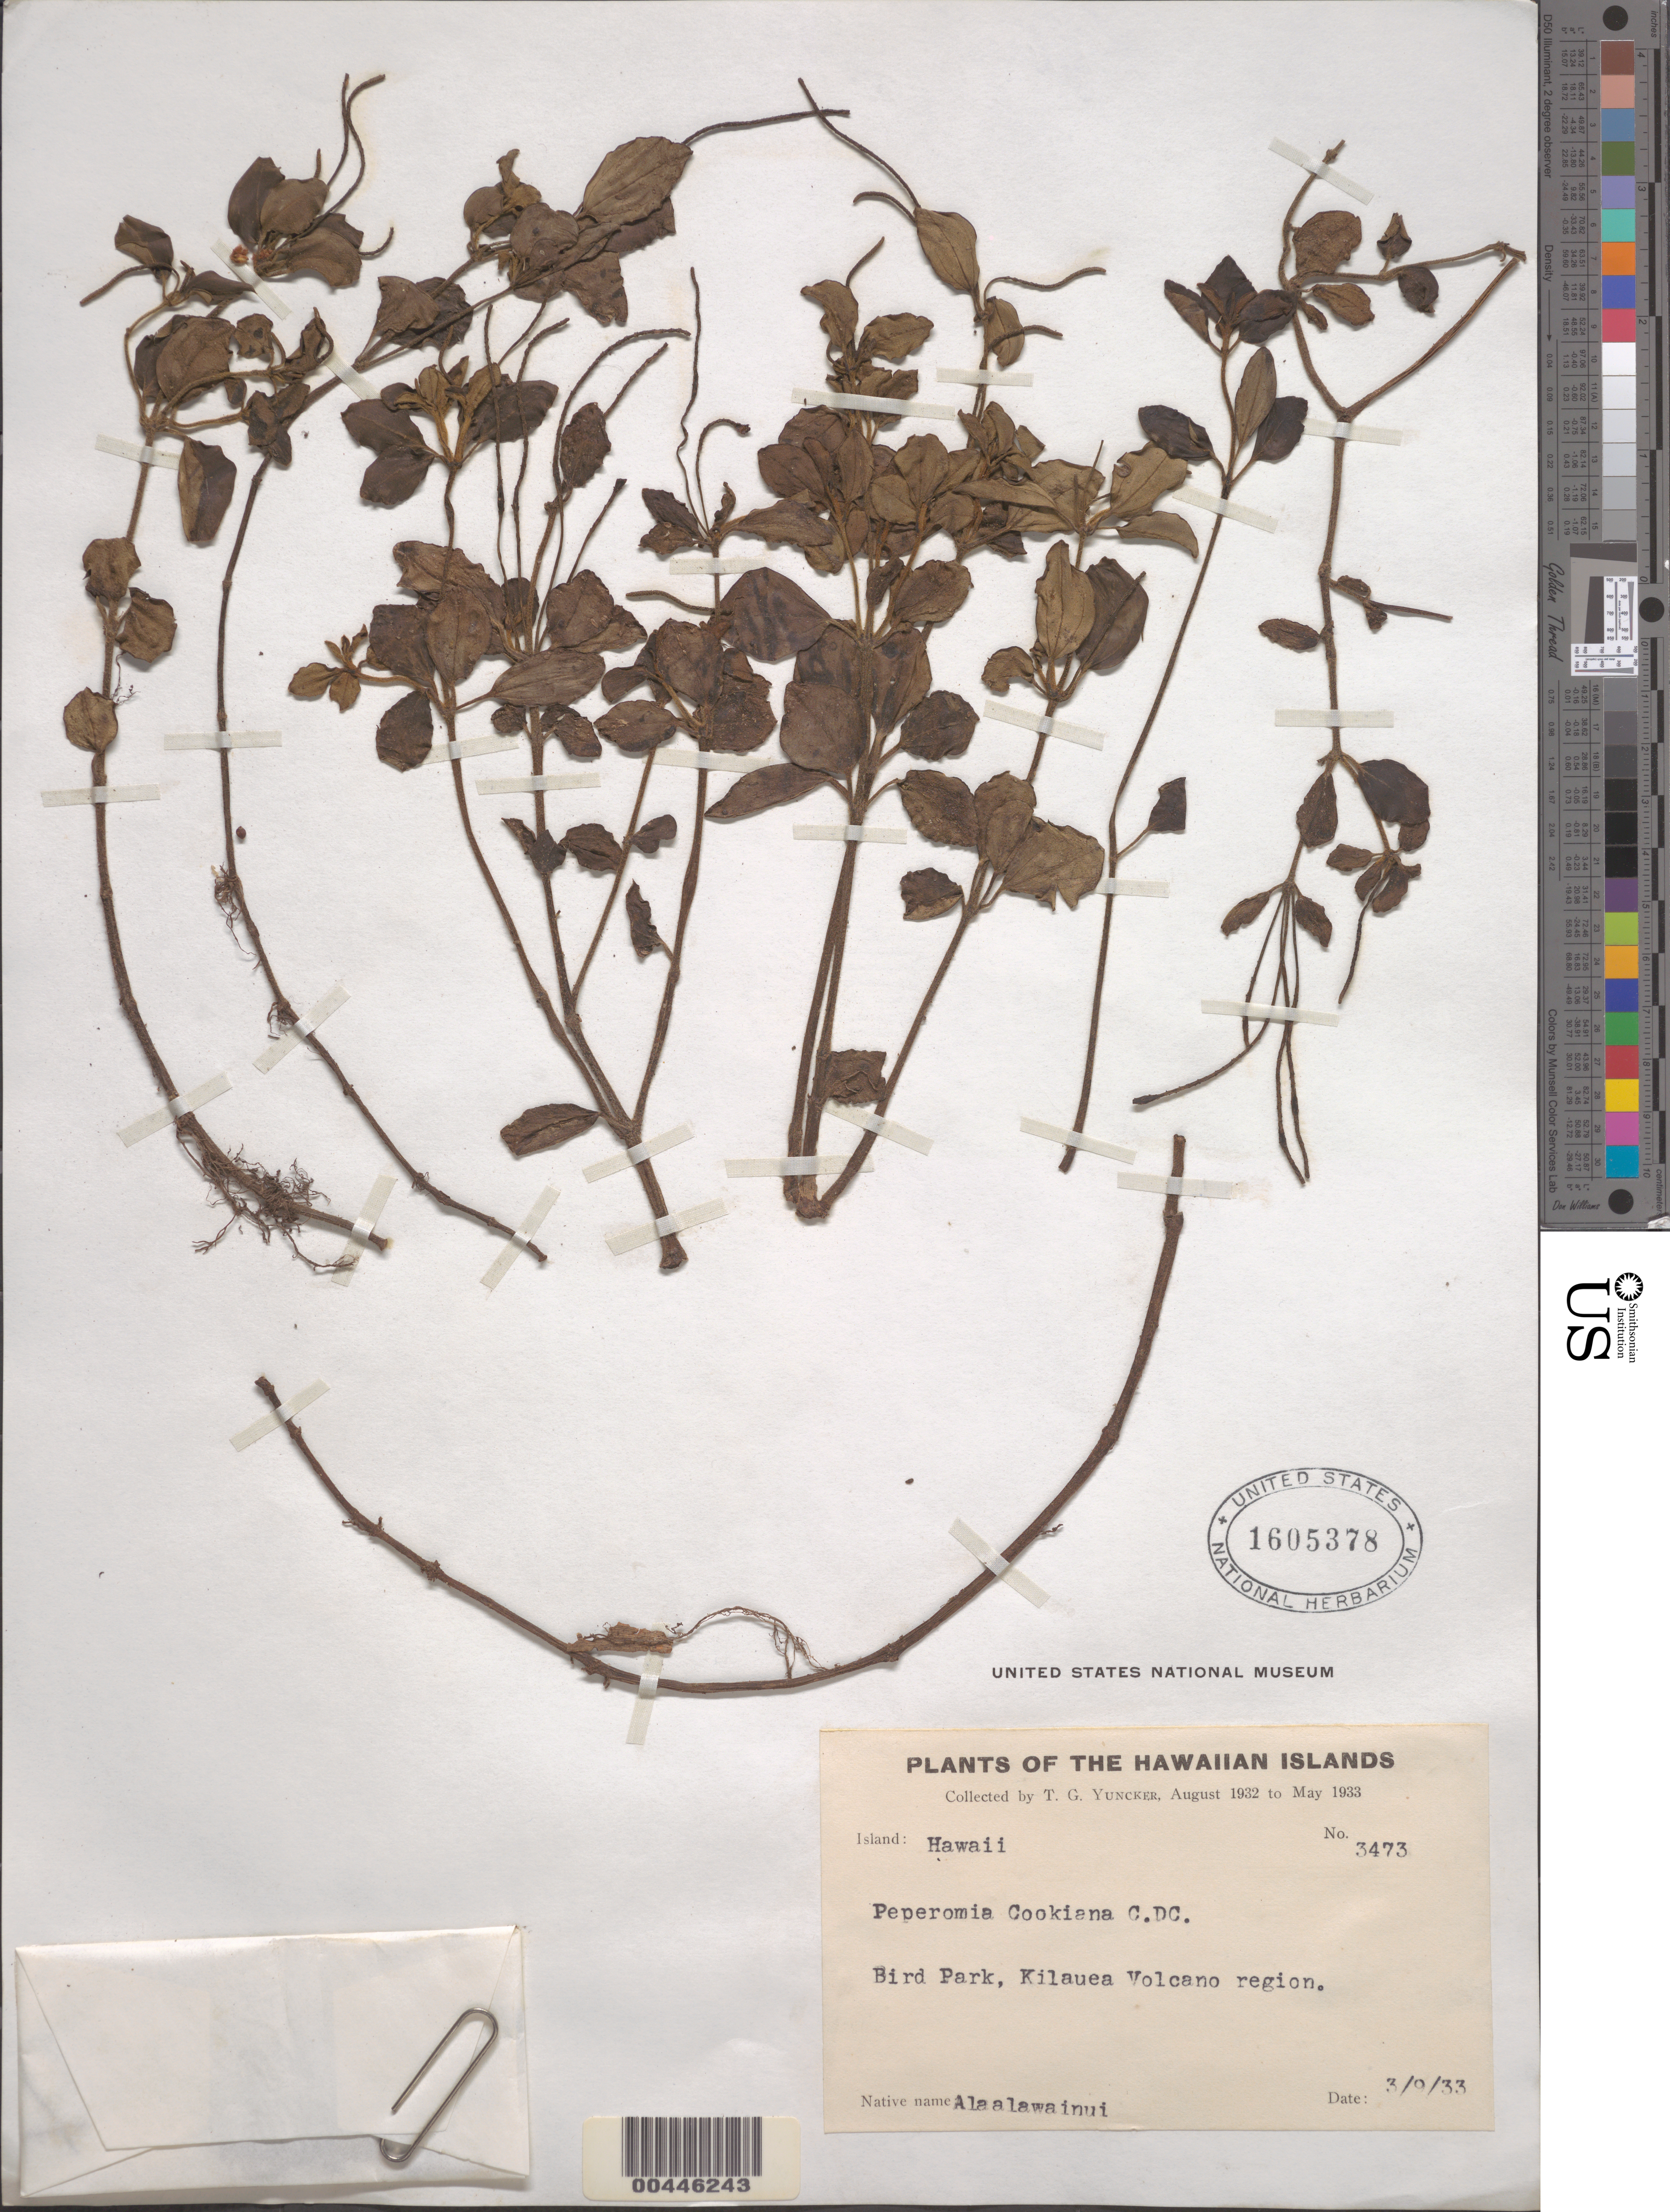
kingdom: Plantae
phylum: Tracheophyta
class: Magnoliopsida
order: Piperales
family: Piperaceae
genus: Peperomia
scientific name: Peperomia cookiana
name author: C. DC.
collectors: T. G. Yuncker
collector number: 3473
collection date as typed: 9 Mar 1933 or 3 Sep 1933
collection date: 1933-03-09 or 1933-09-03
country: United States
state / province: Hawaii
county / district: Hawaii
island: Hawaii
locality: Bird Park, Kilauea Volcano region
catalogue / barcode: US 1605378